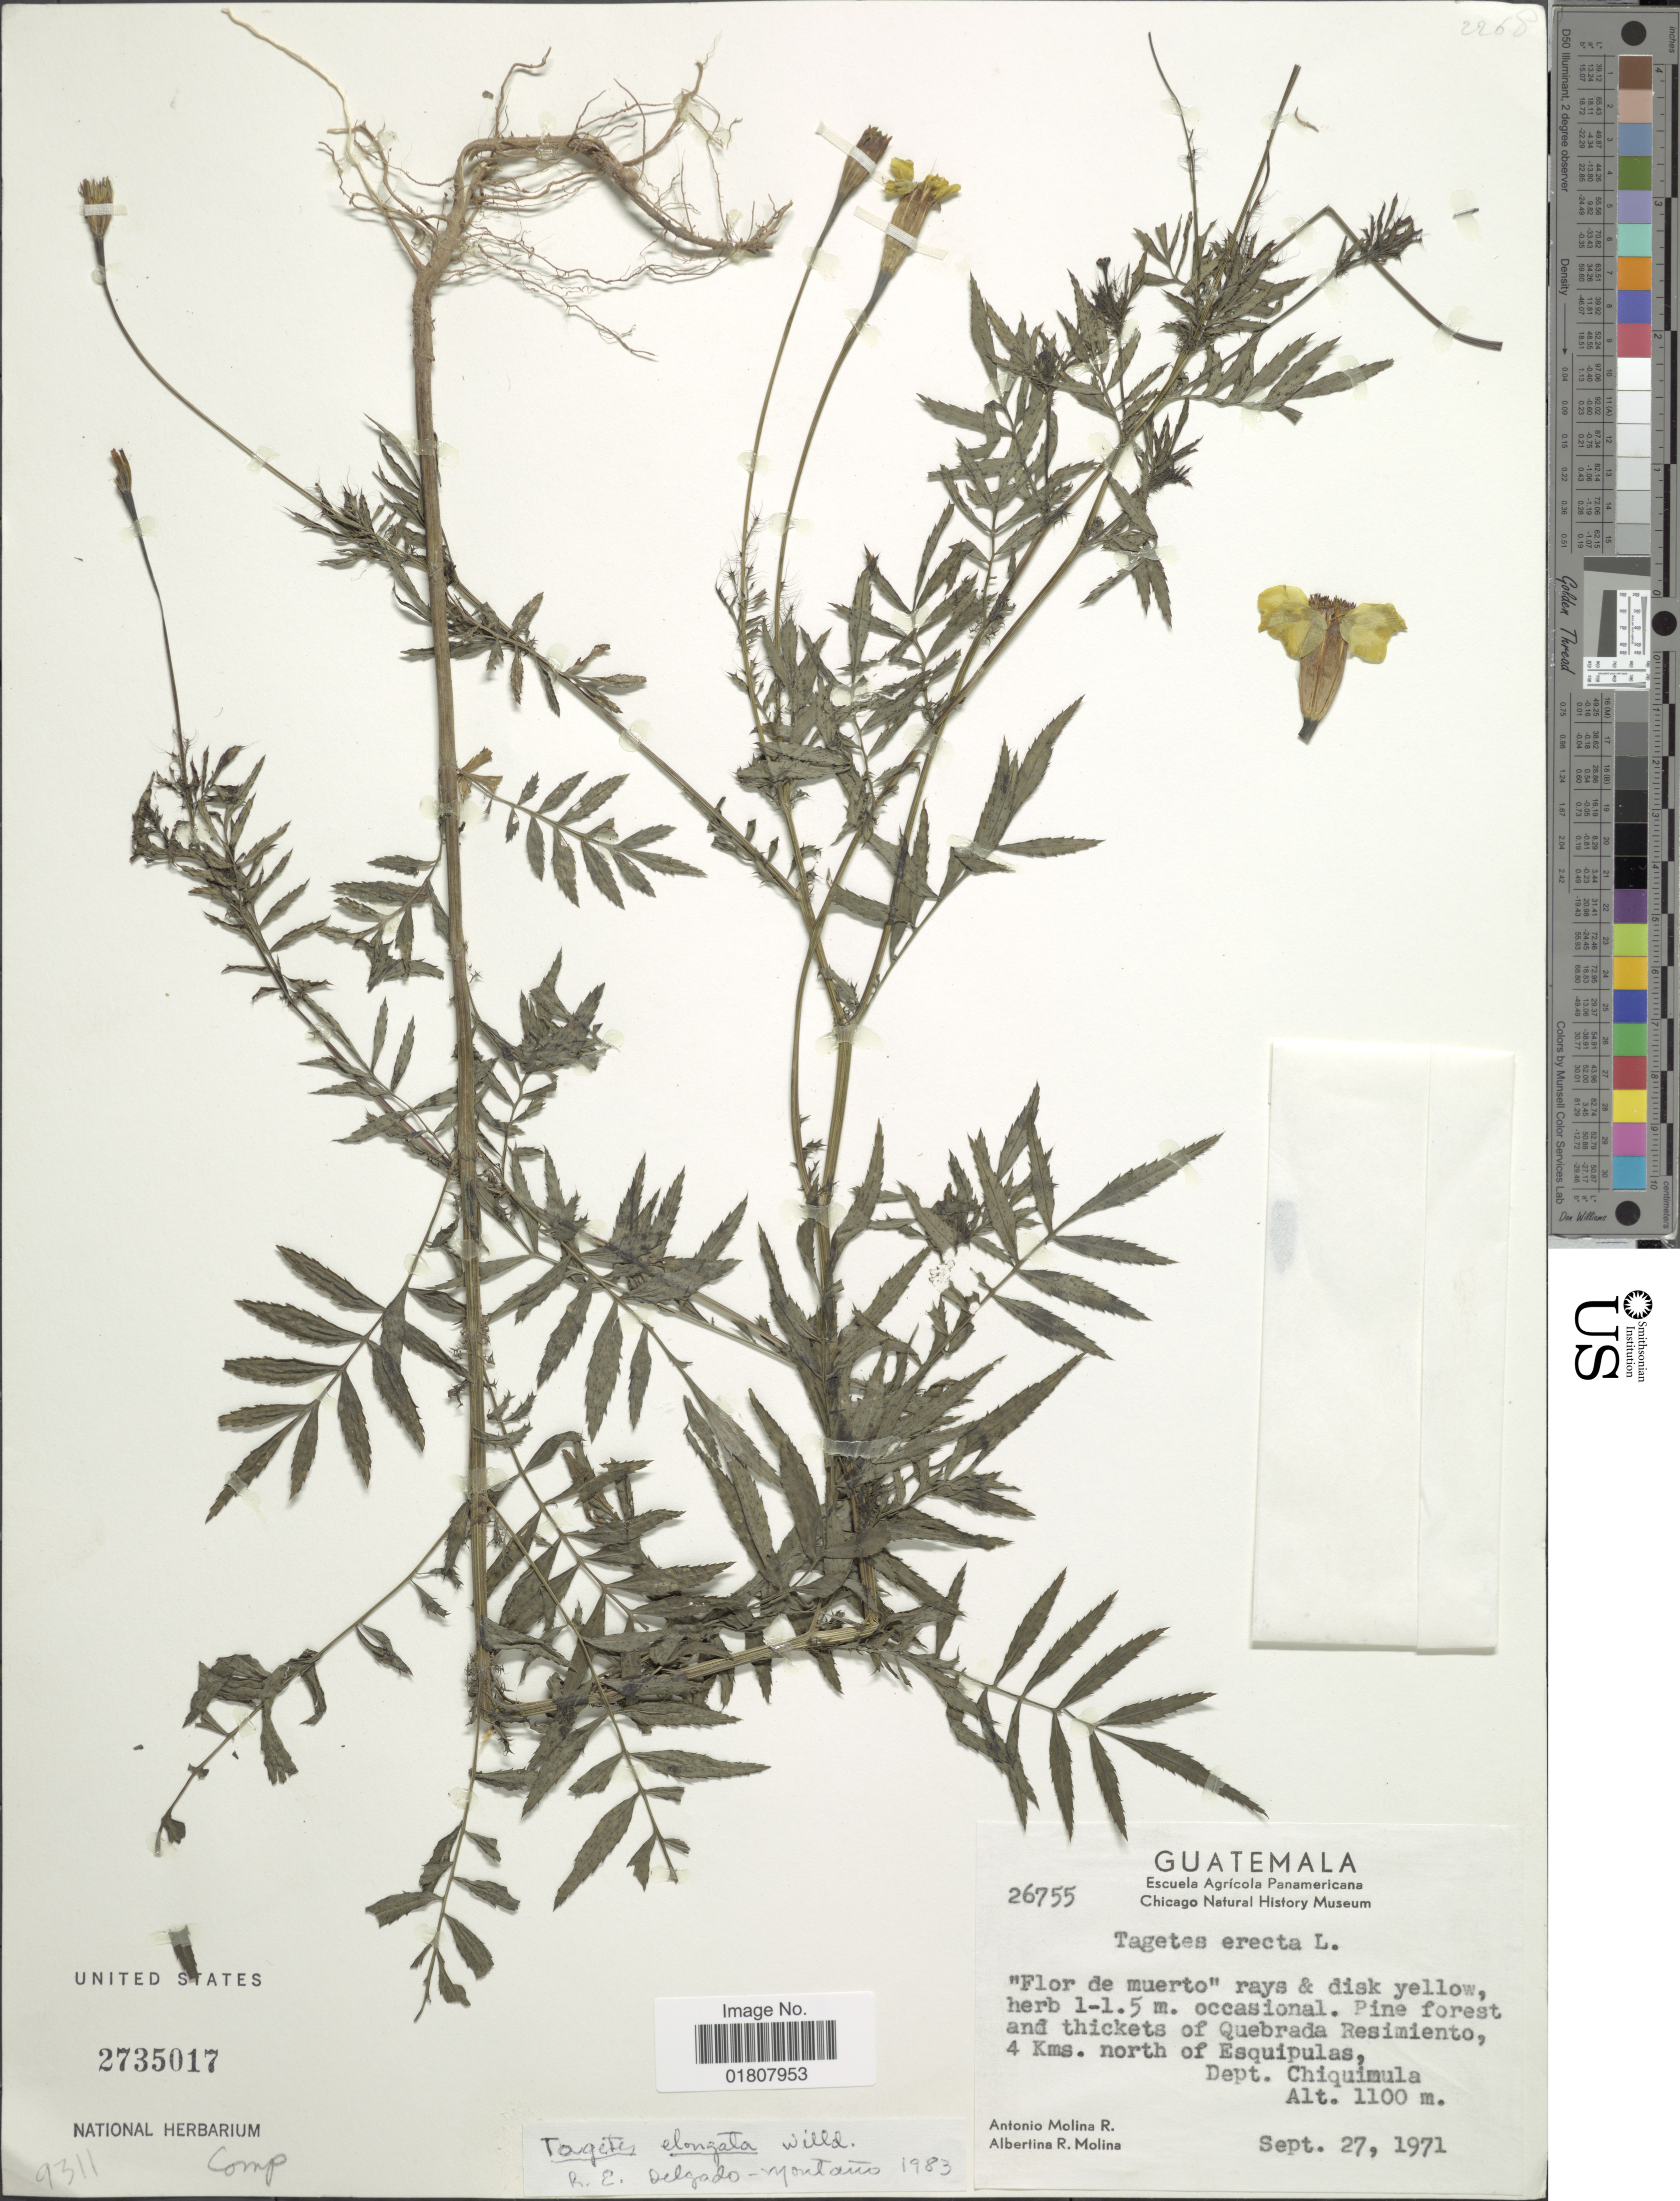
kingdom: Plantae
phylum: Tracheophyta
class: Magnoliopsida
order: Asterales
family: Asteraceae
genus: Tagetes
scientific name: Tagetes elongata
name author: Willd.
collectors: A. Molina R. & A. R. Molina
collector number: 26755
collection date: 1971-09-27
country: Guatemala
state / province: Chiquimula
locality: Quebrada Resimiento, 4 kms north of Esquipulas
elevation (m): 1100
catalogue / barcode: US 2735017